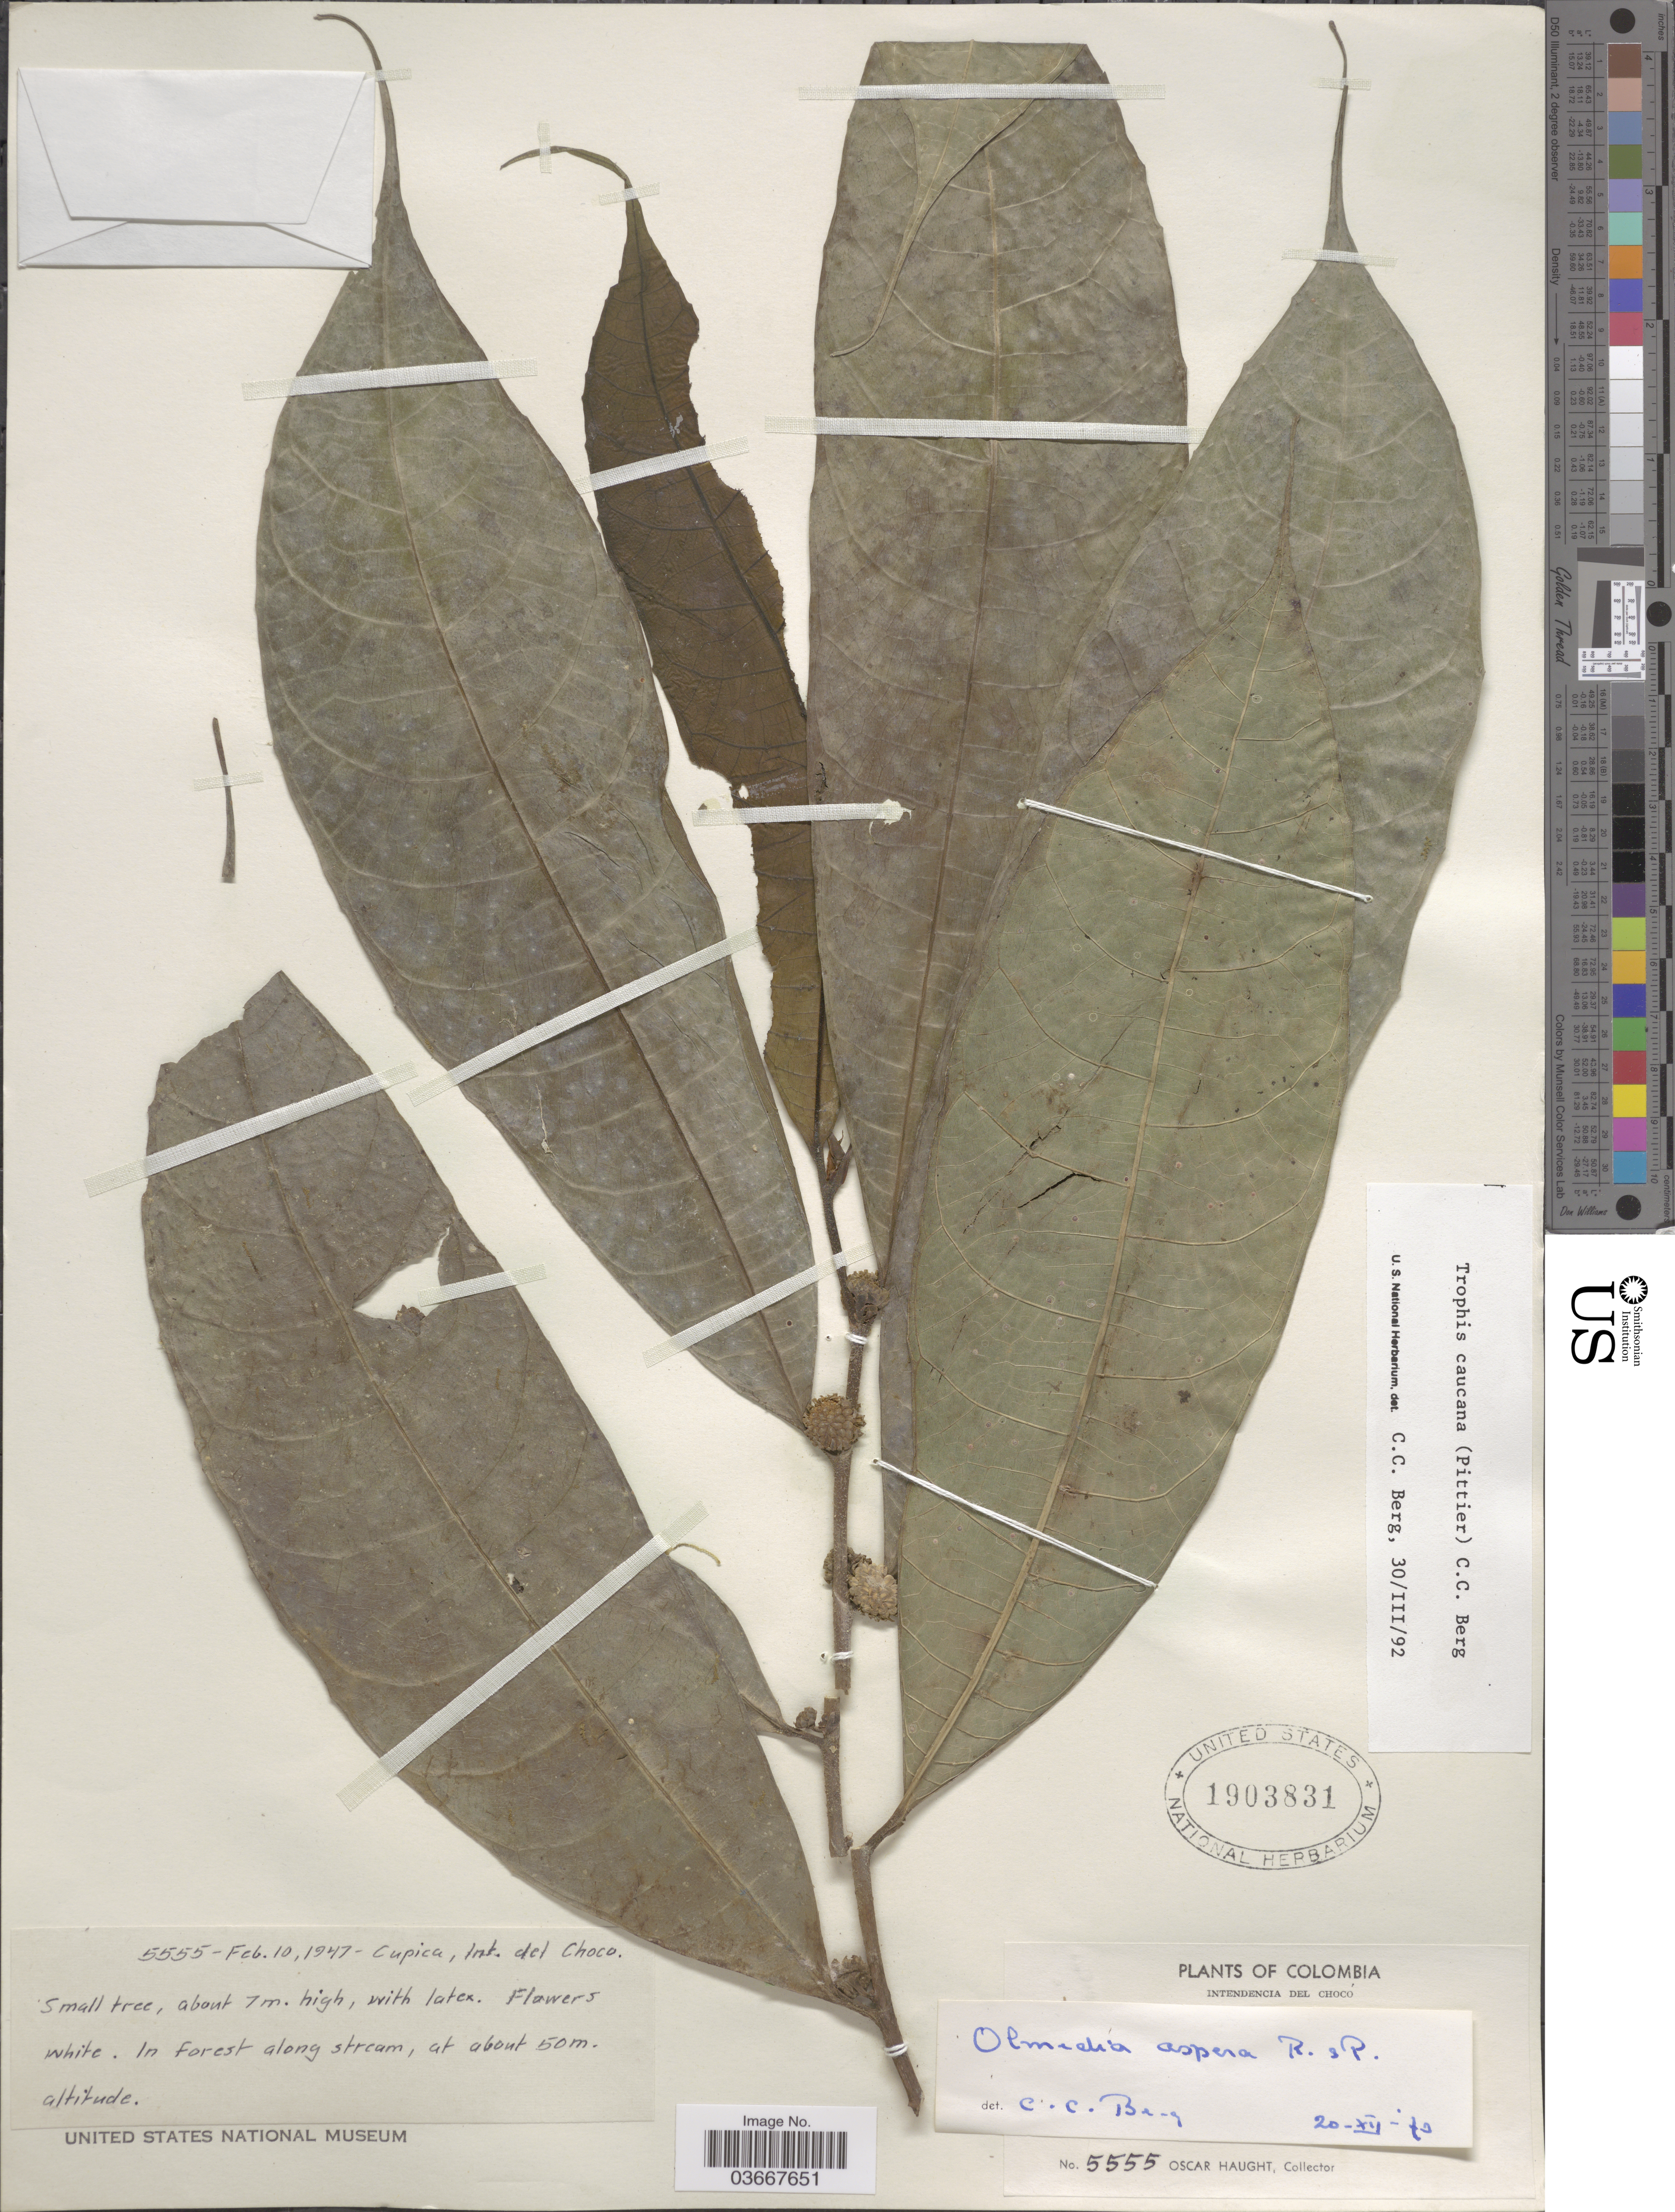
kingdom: Plantae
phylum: Tracheophyta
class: Magnoliopsida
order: Rosales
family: Moraceae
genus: Olmedia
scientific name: Olmedia aspera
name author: Ruiz & Pav.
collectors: O. L. Haught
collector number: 5555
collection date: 1947-02-10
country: Colombia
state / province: Chocó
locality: Cupica, Int. del Choco.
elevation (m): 50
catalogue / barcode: US 1903831